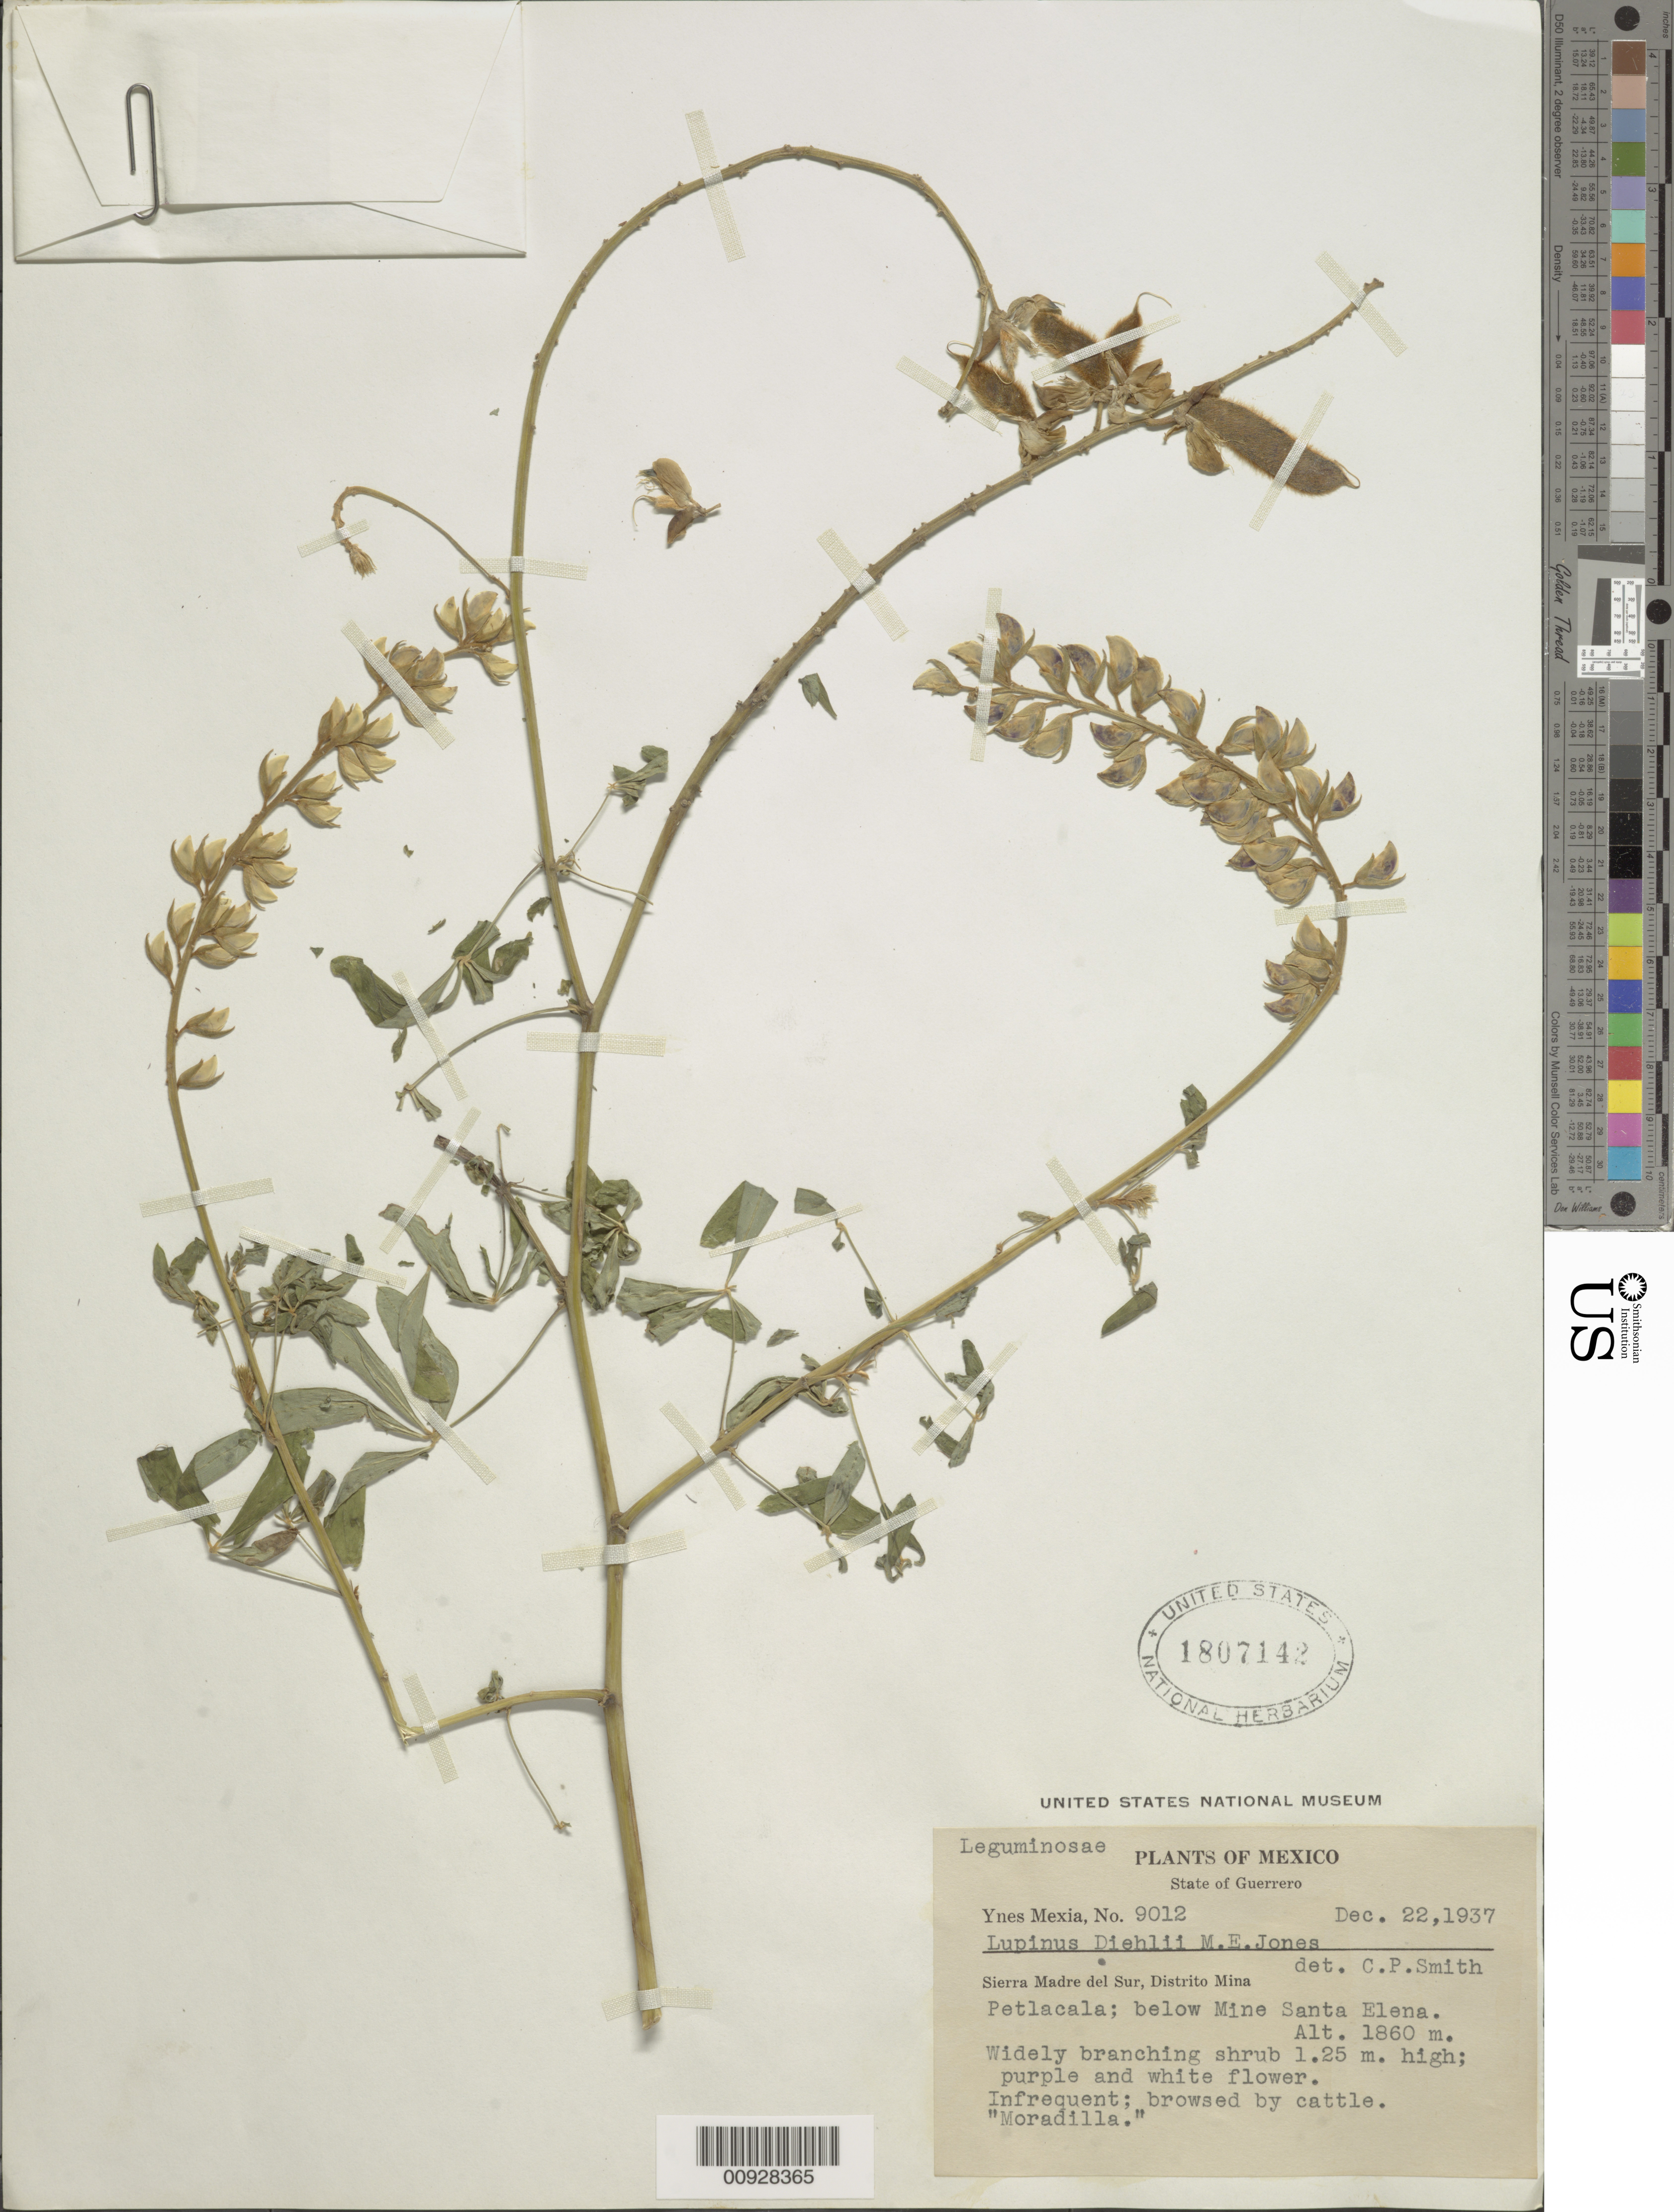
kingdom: Plantae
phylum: Tracheophyta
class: Magnoliopsida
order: Fabales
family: Fabaceae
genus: Lupinus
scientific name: Lupinus diehlii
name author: M.E. Jones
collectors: Y. Mexia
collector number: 9012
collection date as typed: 22 Dec 1937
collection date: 1937-12-22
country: Mexico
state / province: Guerrero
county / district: Mina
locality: Petlacala; below Mine Santa Elena, Sierra Madre del Sur, Distrito Mina, State of Guerrero.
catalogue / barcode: US 1807142